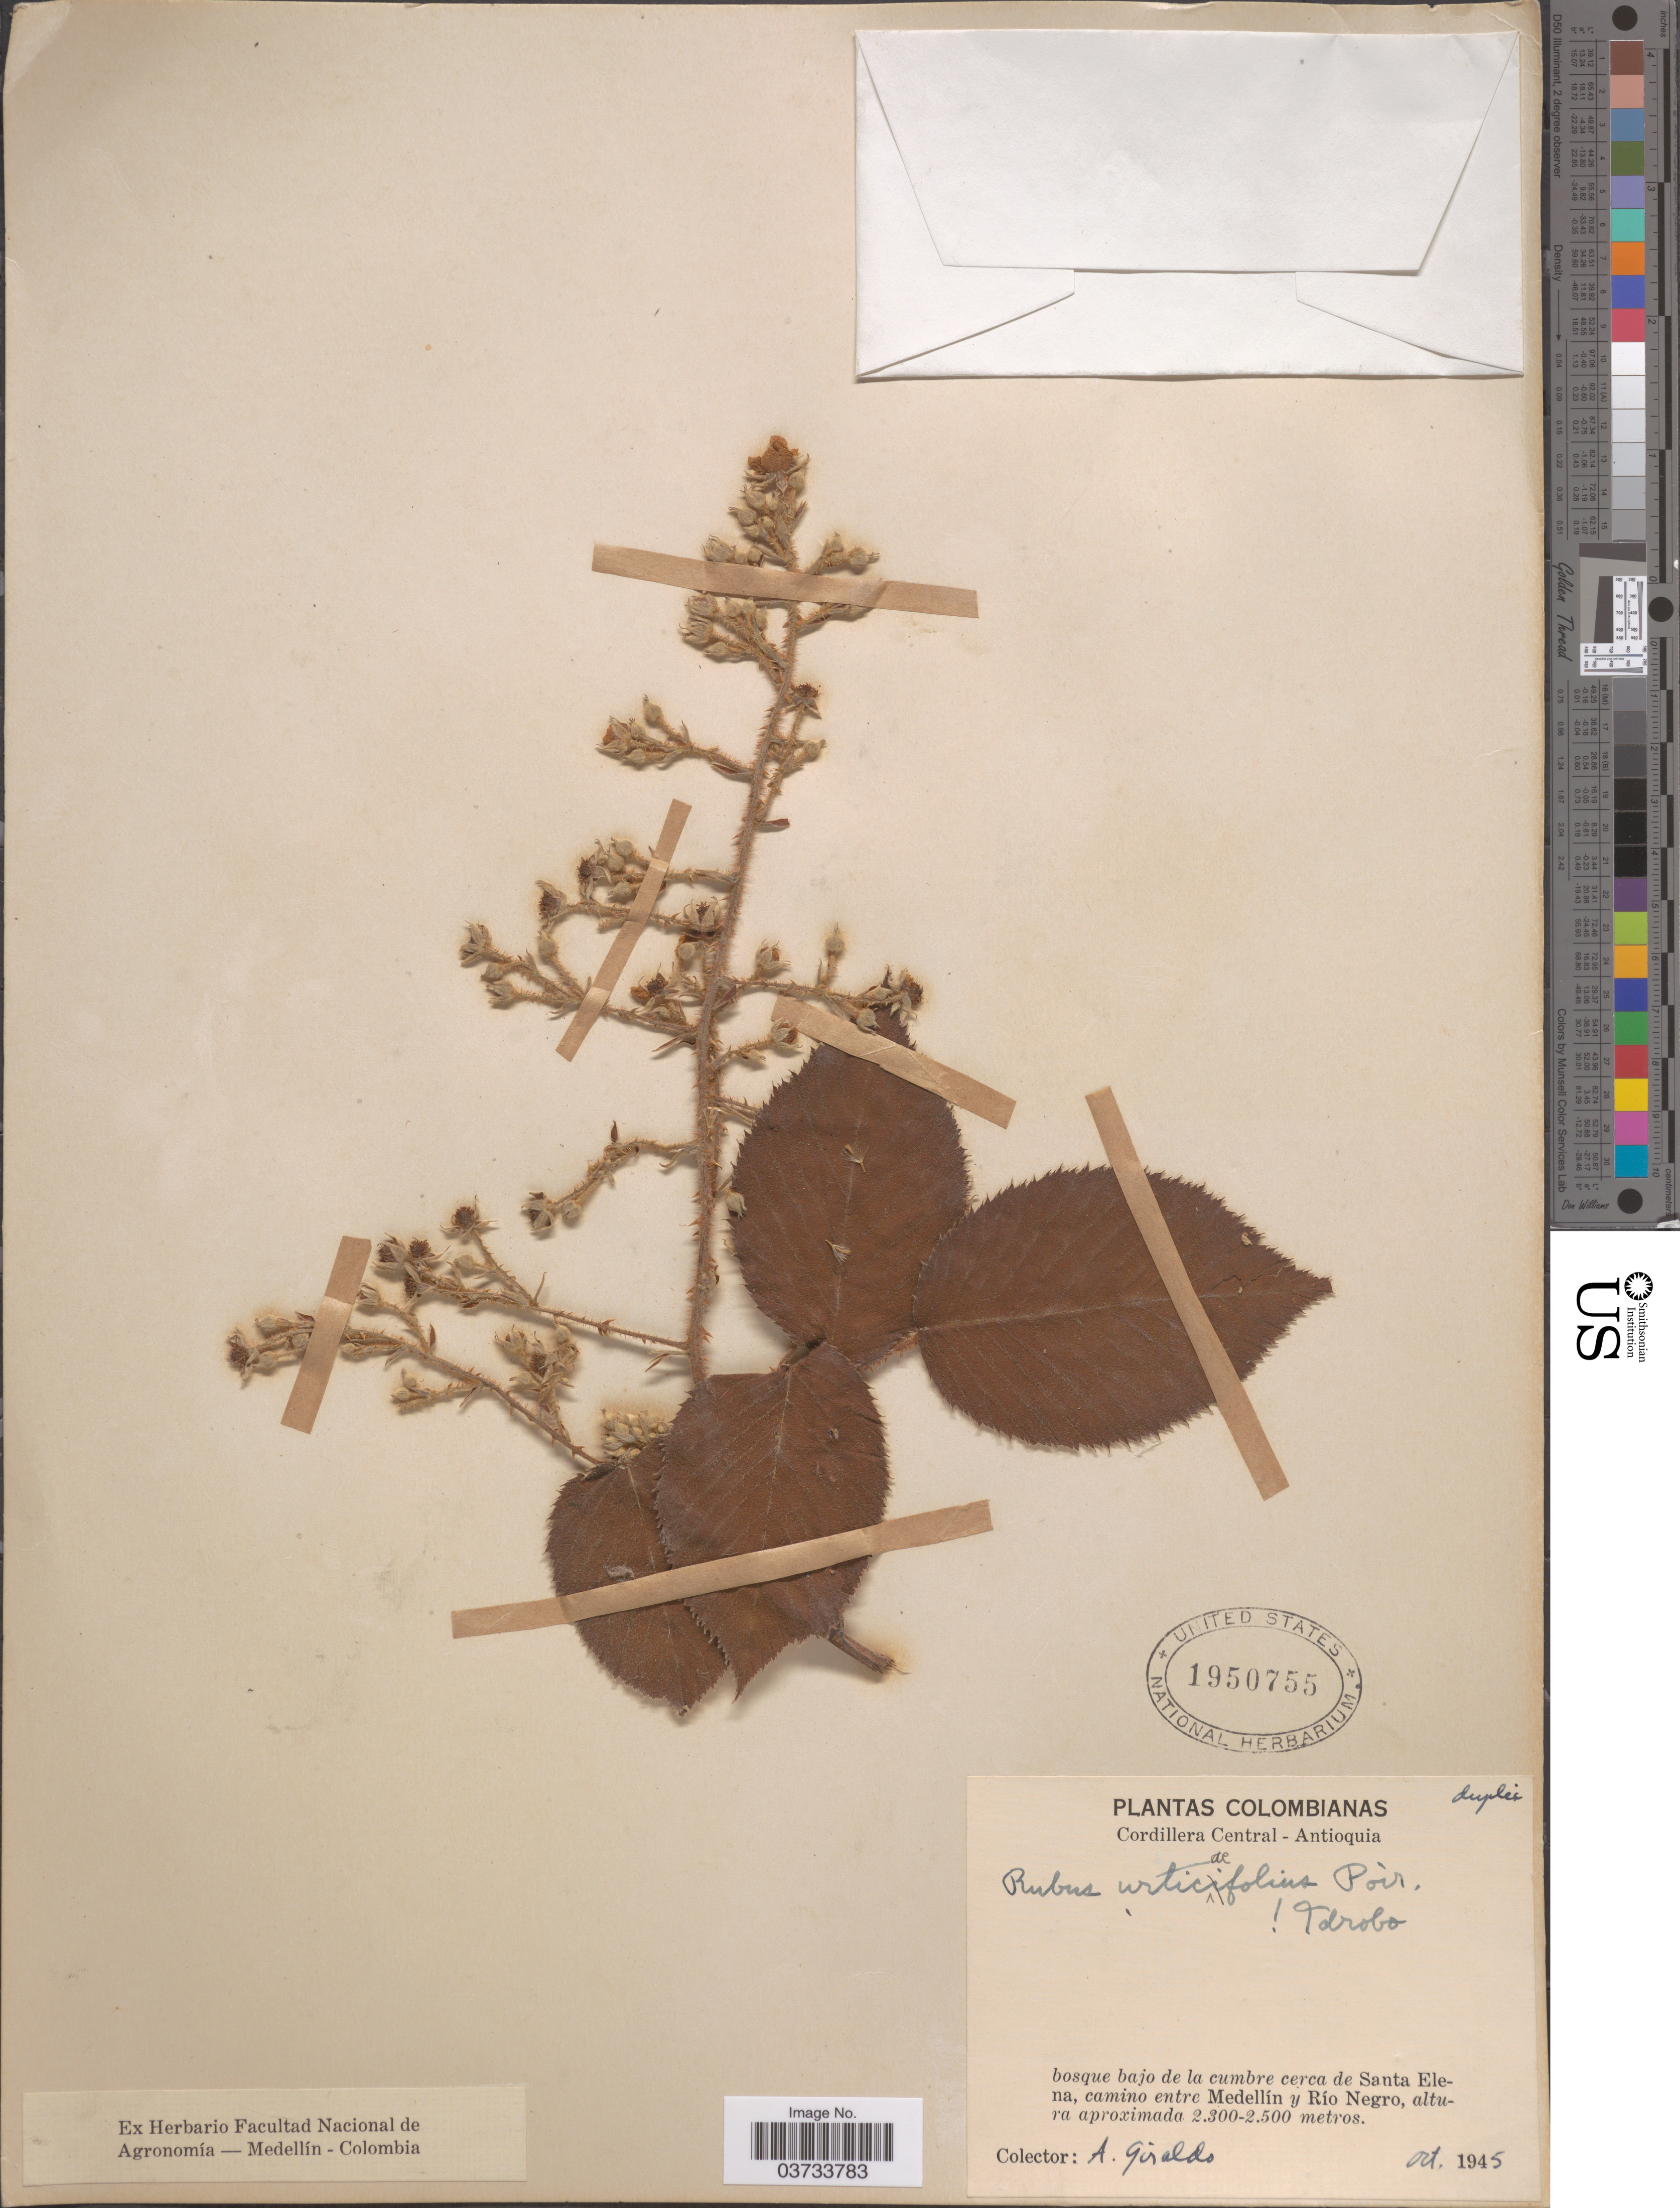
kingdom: Plantae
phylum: Tracheophyta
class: Magnoliopsida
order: Rosales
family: Rosaceae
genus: Rubus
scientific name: Rubus urticifolius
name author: Poir.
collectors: A. Giraldo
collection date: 1945-10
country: Colombia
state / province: Antioquia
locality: Cordillera Central. Bosque bajo de la cumbre cerca de Santa Elena, camino entre Medellín y Río Negro.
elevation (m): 2300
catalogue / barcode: US 1950755